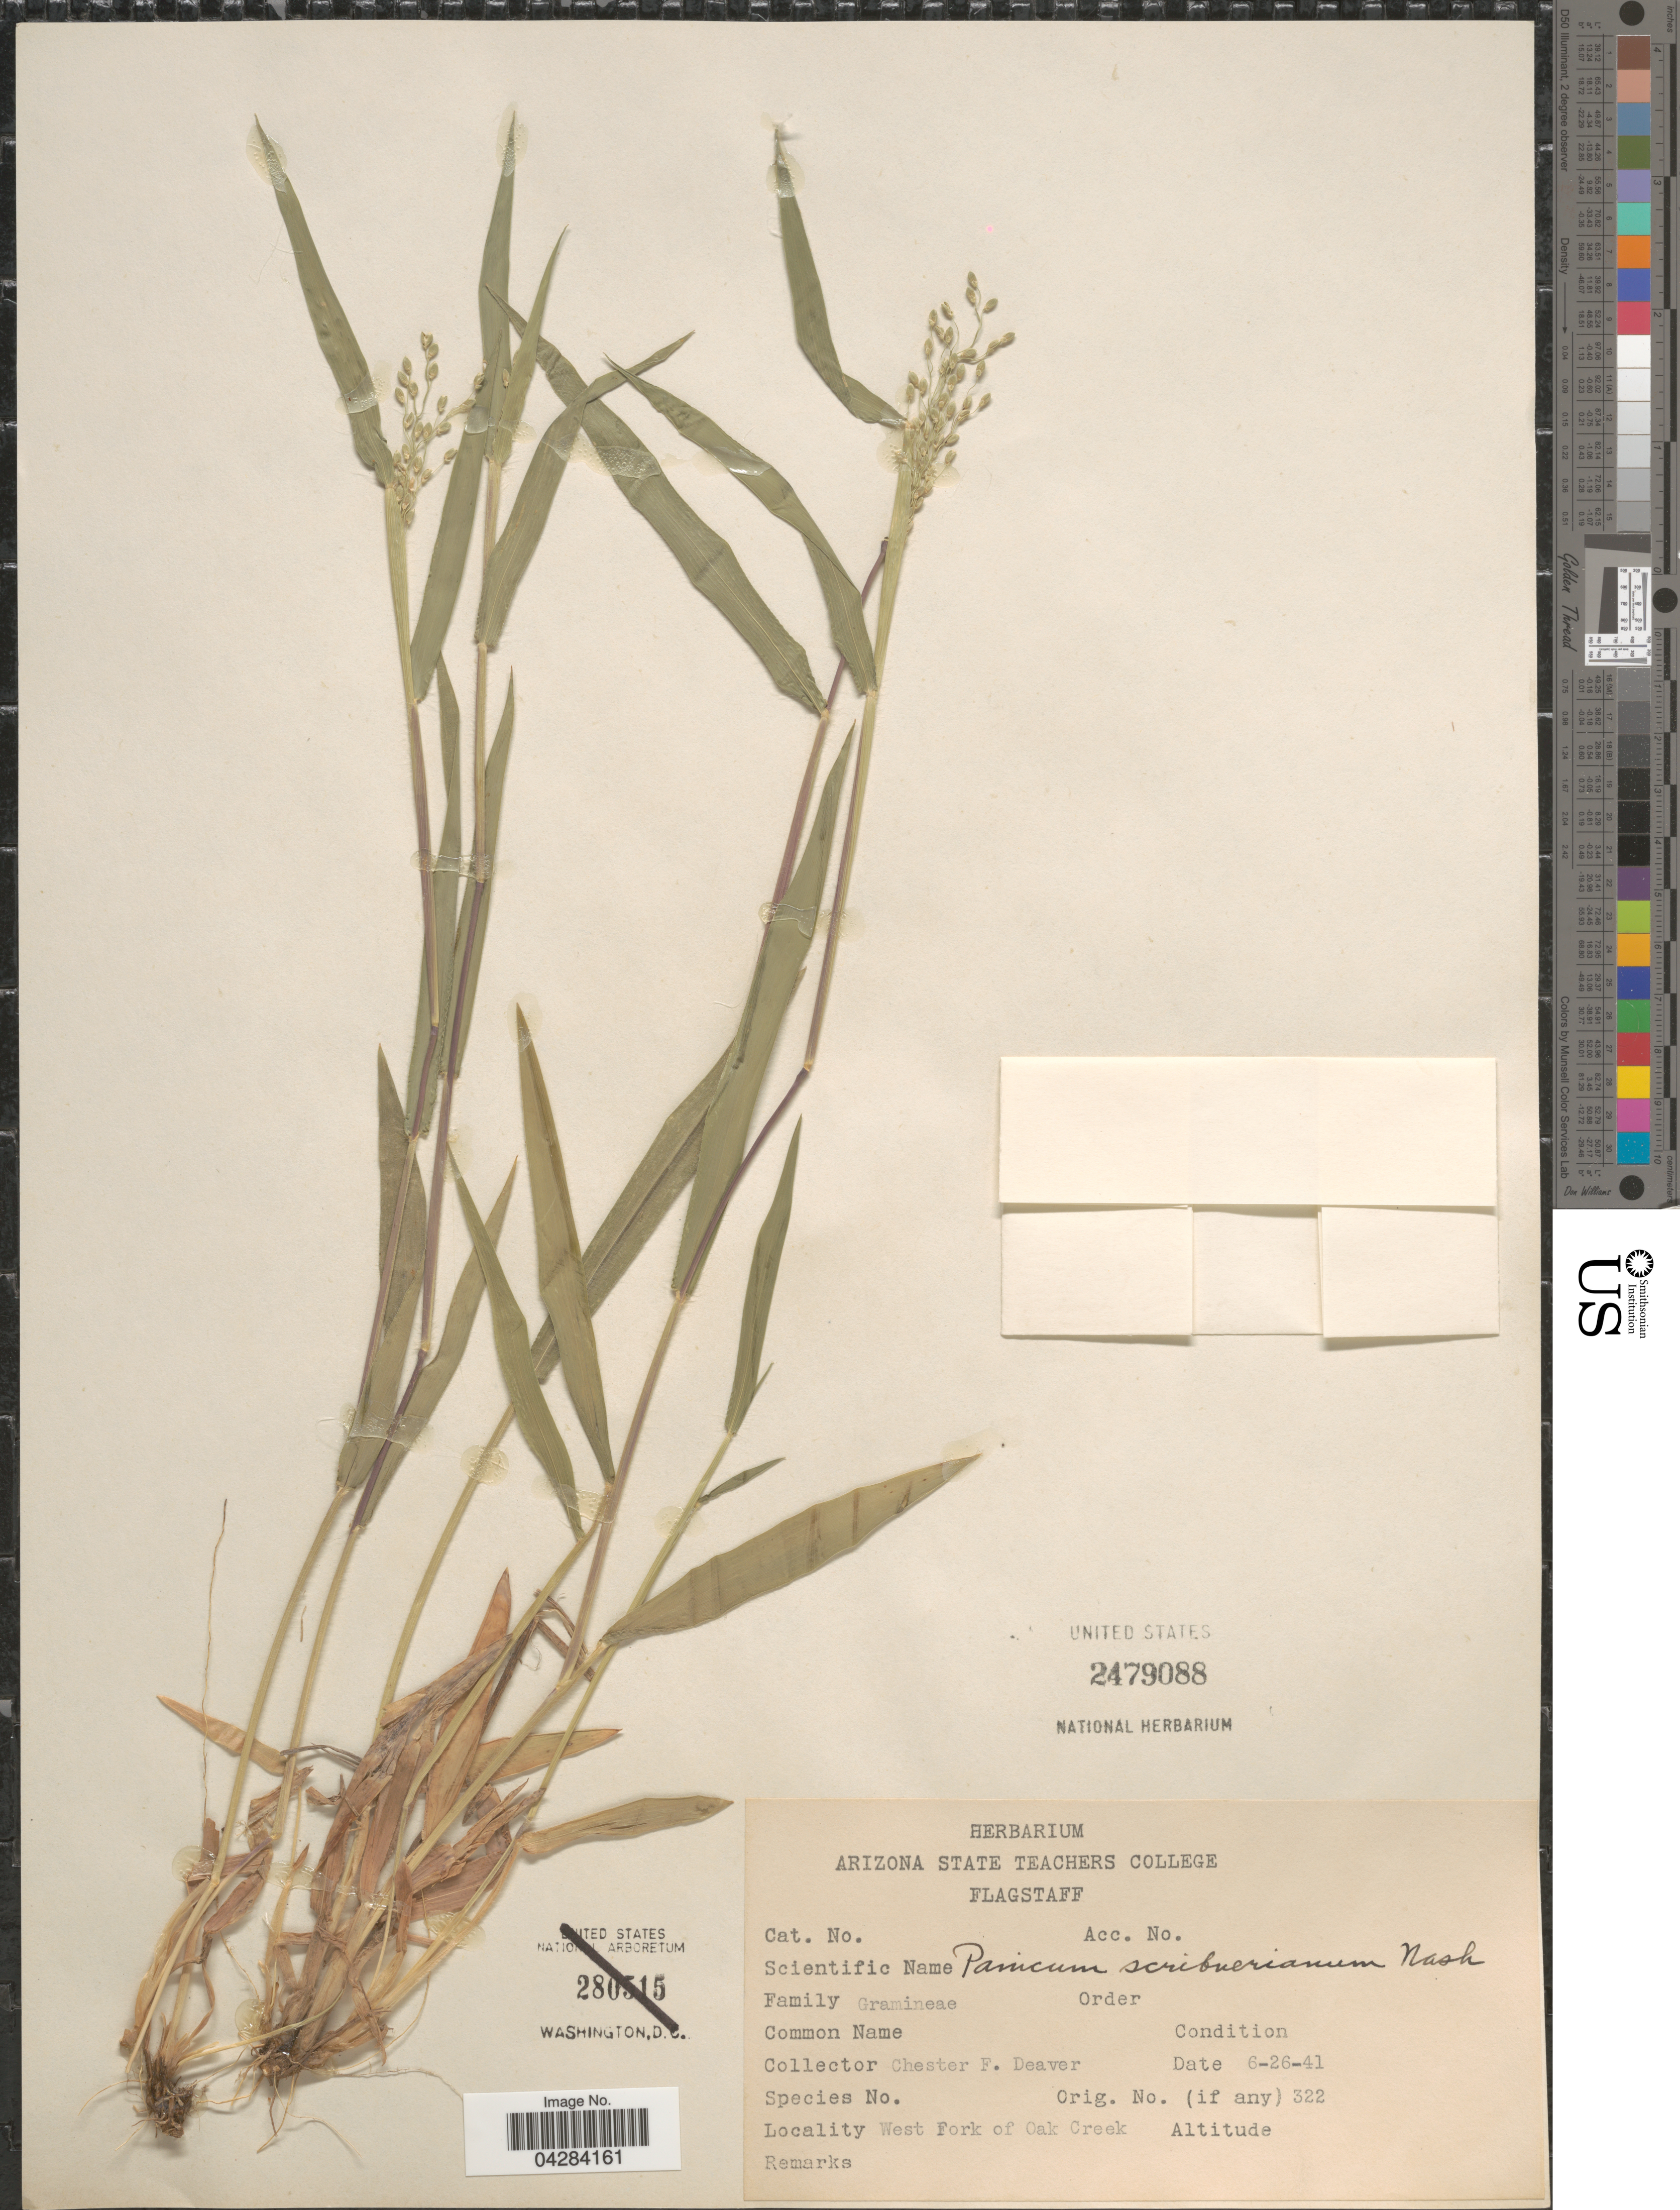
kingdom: Plantae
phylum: Tracheophyta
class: Liliopsida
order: Poales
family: Poaceae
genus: Dichanthelium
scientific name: Dichanthelium oligosanthes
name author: (Schult.) Gould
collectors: C. Deaver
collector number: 322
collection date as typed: Transcribed d/m/y: 26/6/41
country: United States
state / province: Arizona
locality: West Fork of Oak Creek.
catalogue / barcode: US 2479088